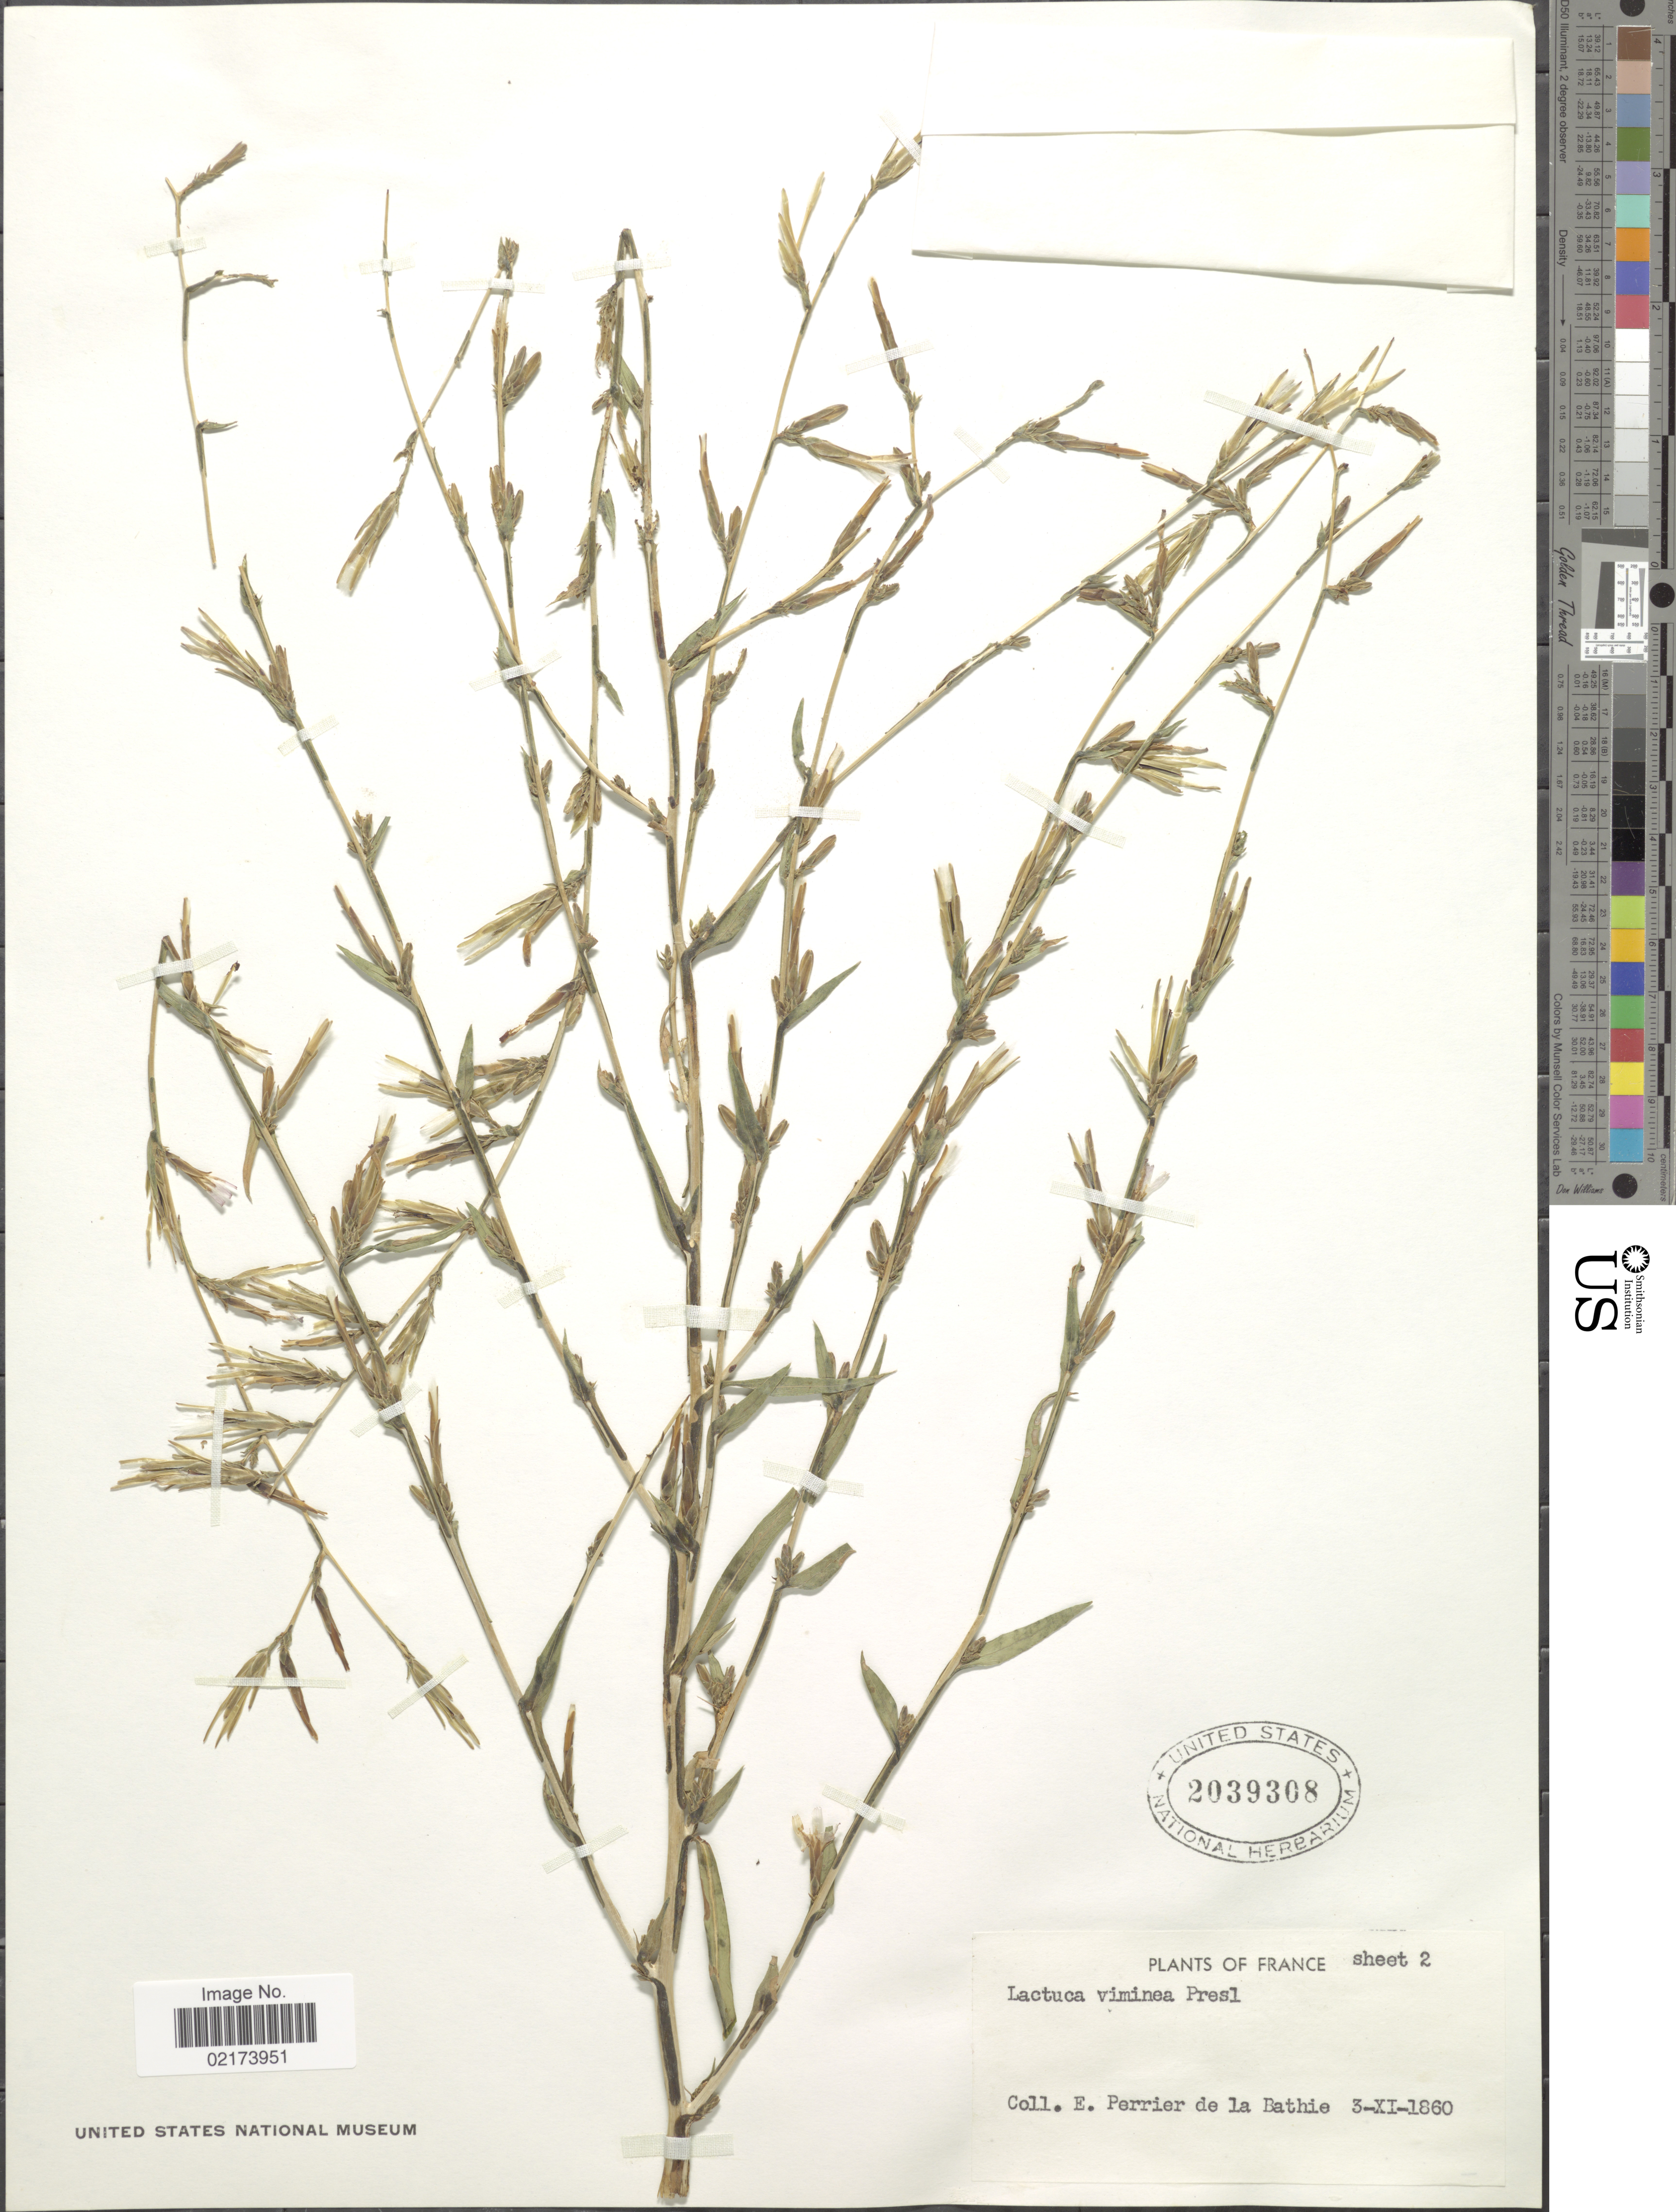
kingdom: Plantae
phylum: Tracheophyta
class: Magnoliopsida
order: Asterales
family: Asteraceae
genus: Lactuca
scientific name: Lactuca viminea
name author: (L.) J. Presl & C. Presl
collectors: E. Perrier de la Bâthie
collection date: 1860-11-03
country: France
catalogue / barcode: US 2039308